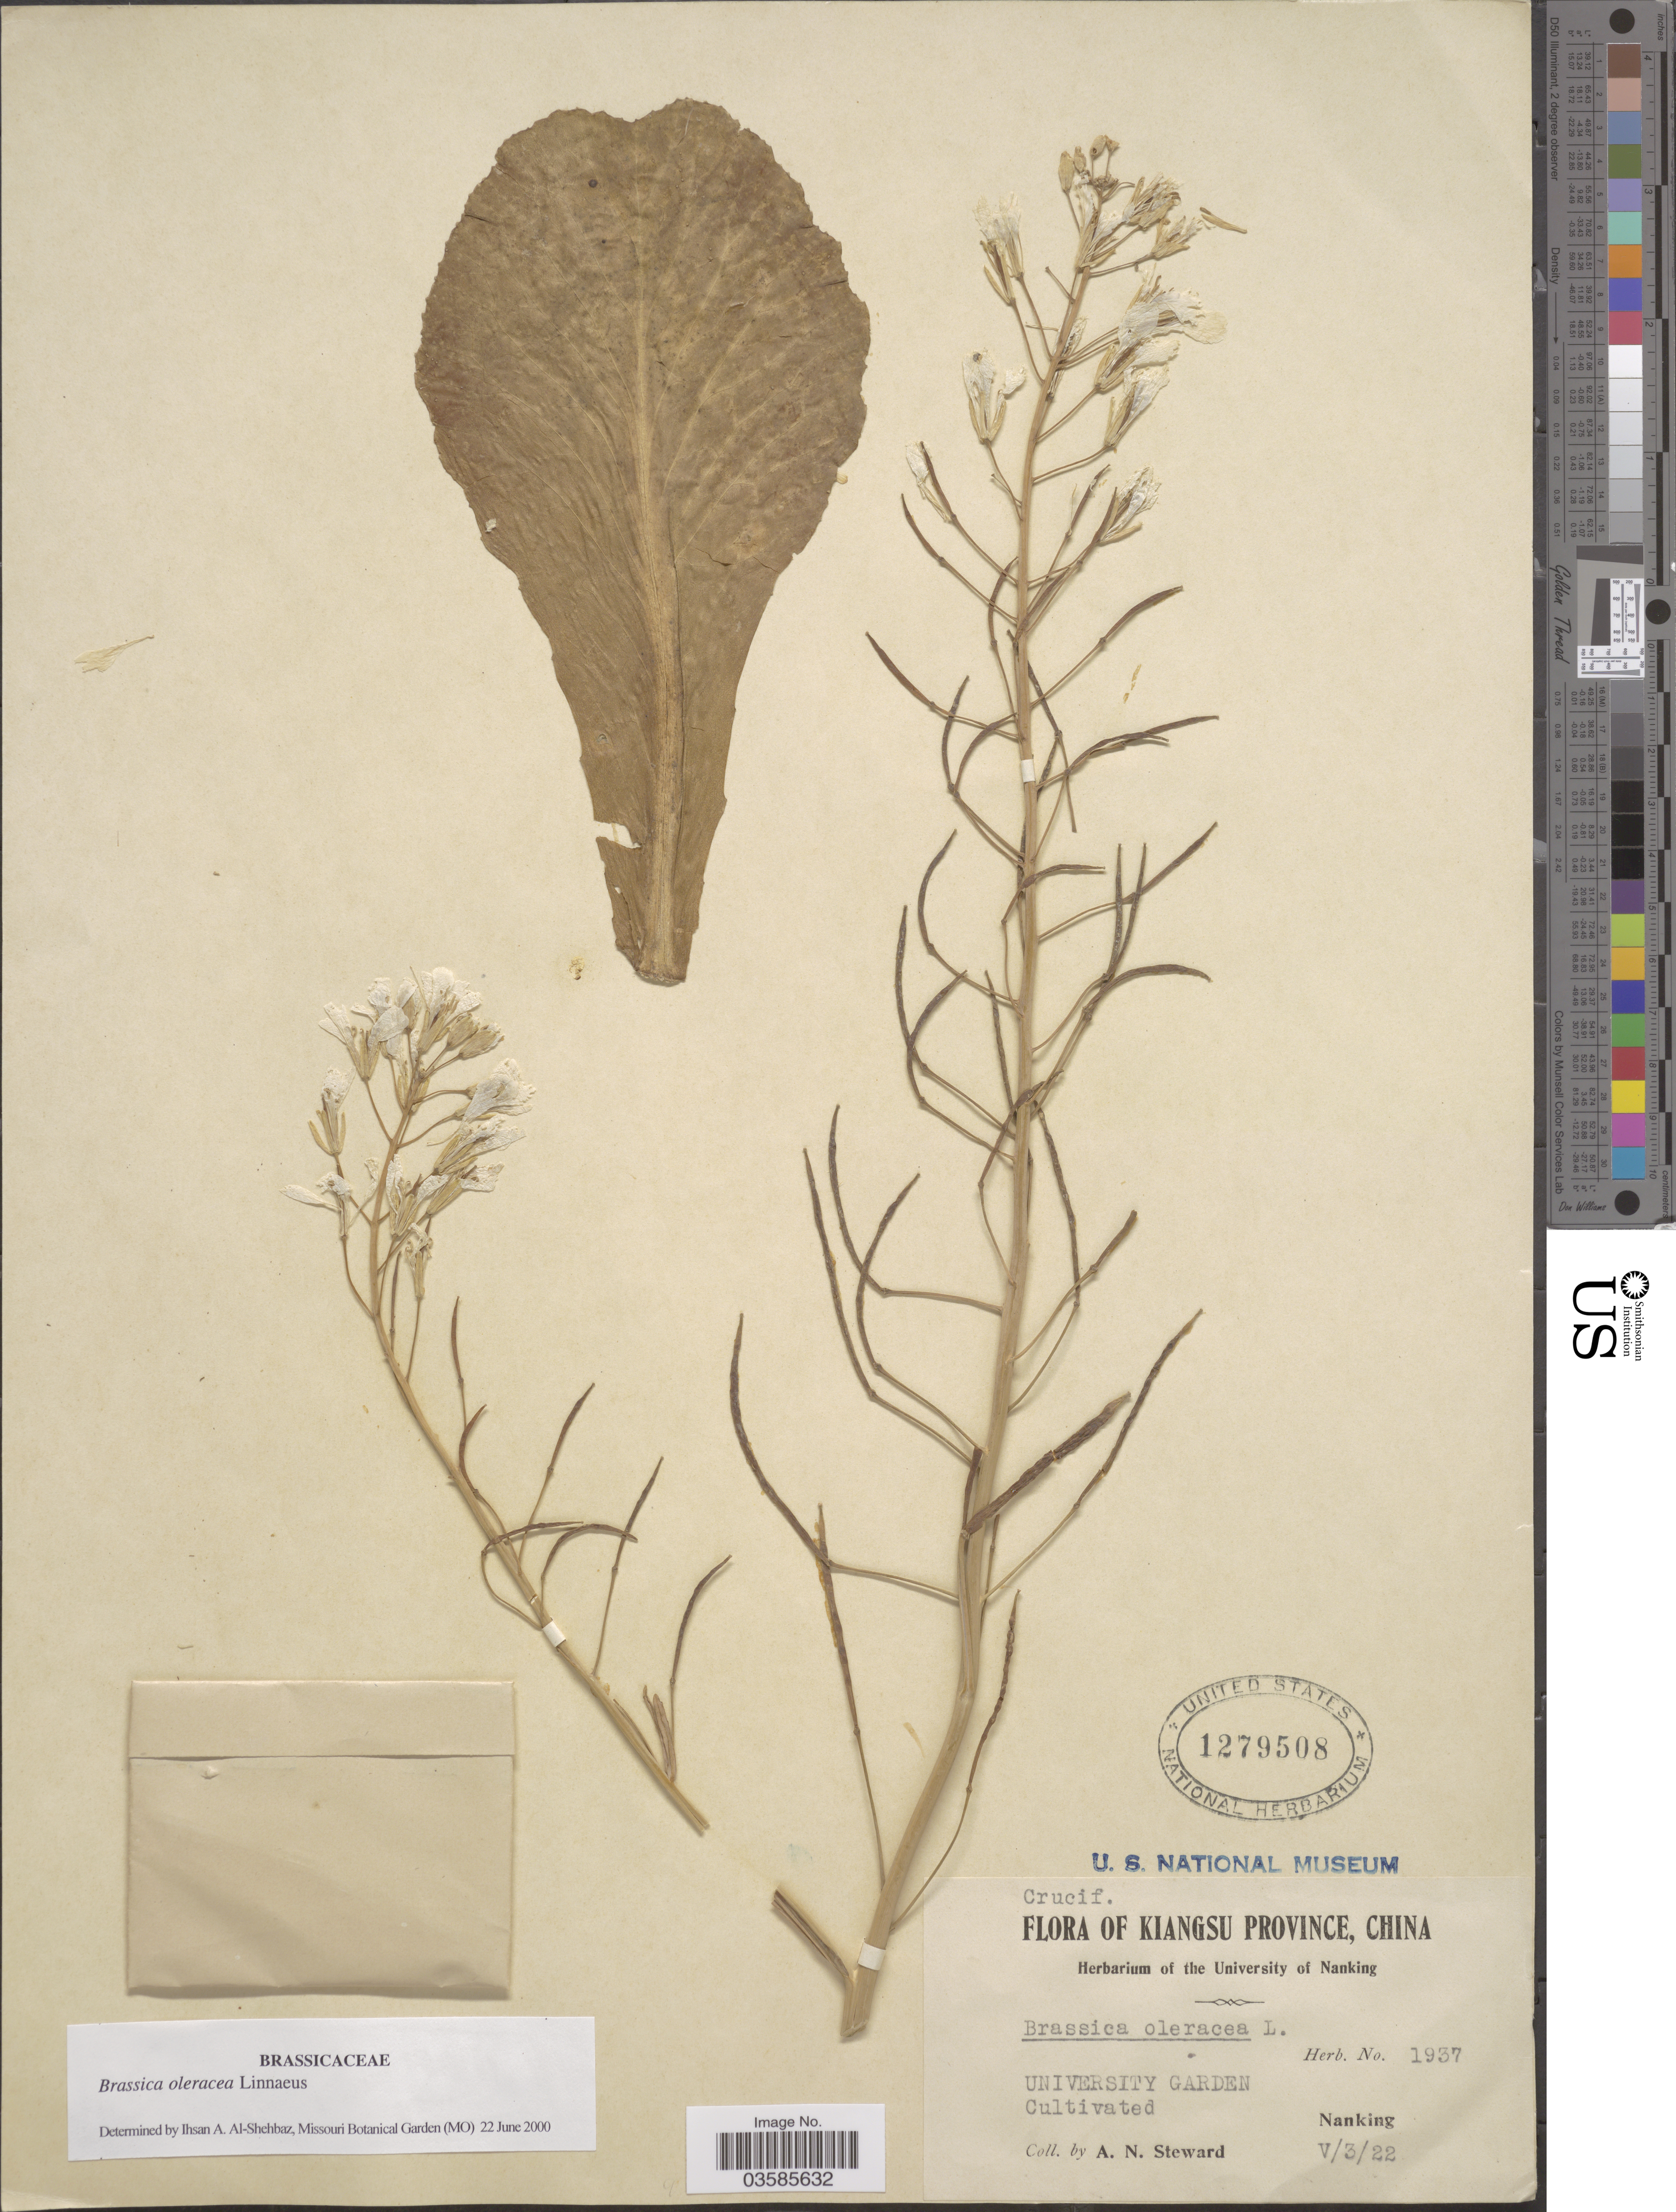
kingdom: Plantae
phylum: Tracheophyta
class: Magnoliopsida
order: Brassicales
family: Brassicaceae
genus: Brassica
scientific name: Brassica oleracea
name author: L.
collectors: A. N. Steward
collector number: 1937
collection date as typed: Transcribed d/m/y: 3/5/22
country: China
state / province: Jiangsu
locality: Kiangsu Province, Nanking. University Garden.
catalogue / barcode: US 1279508